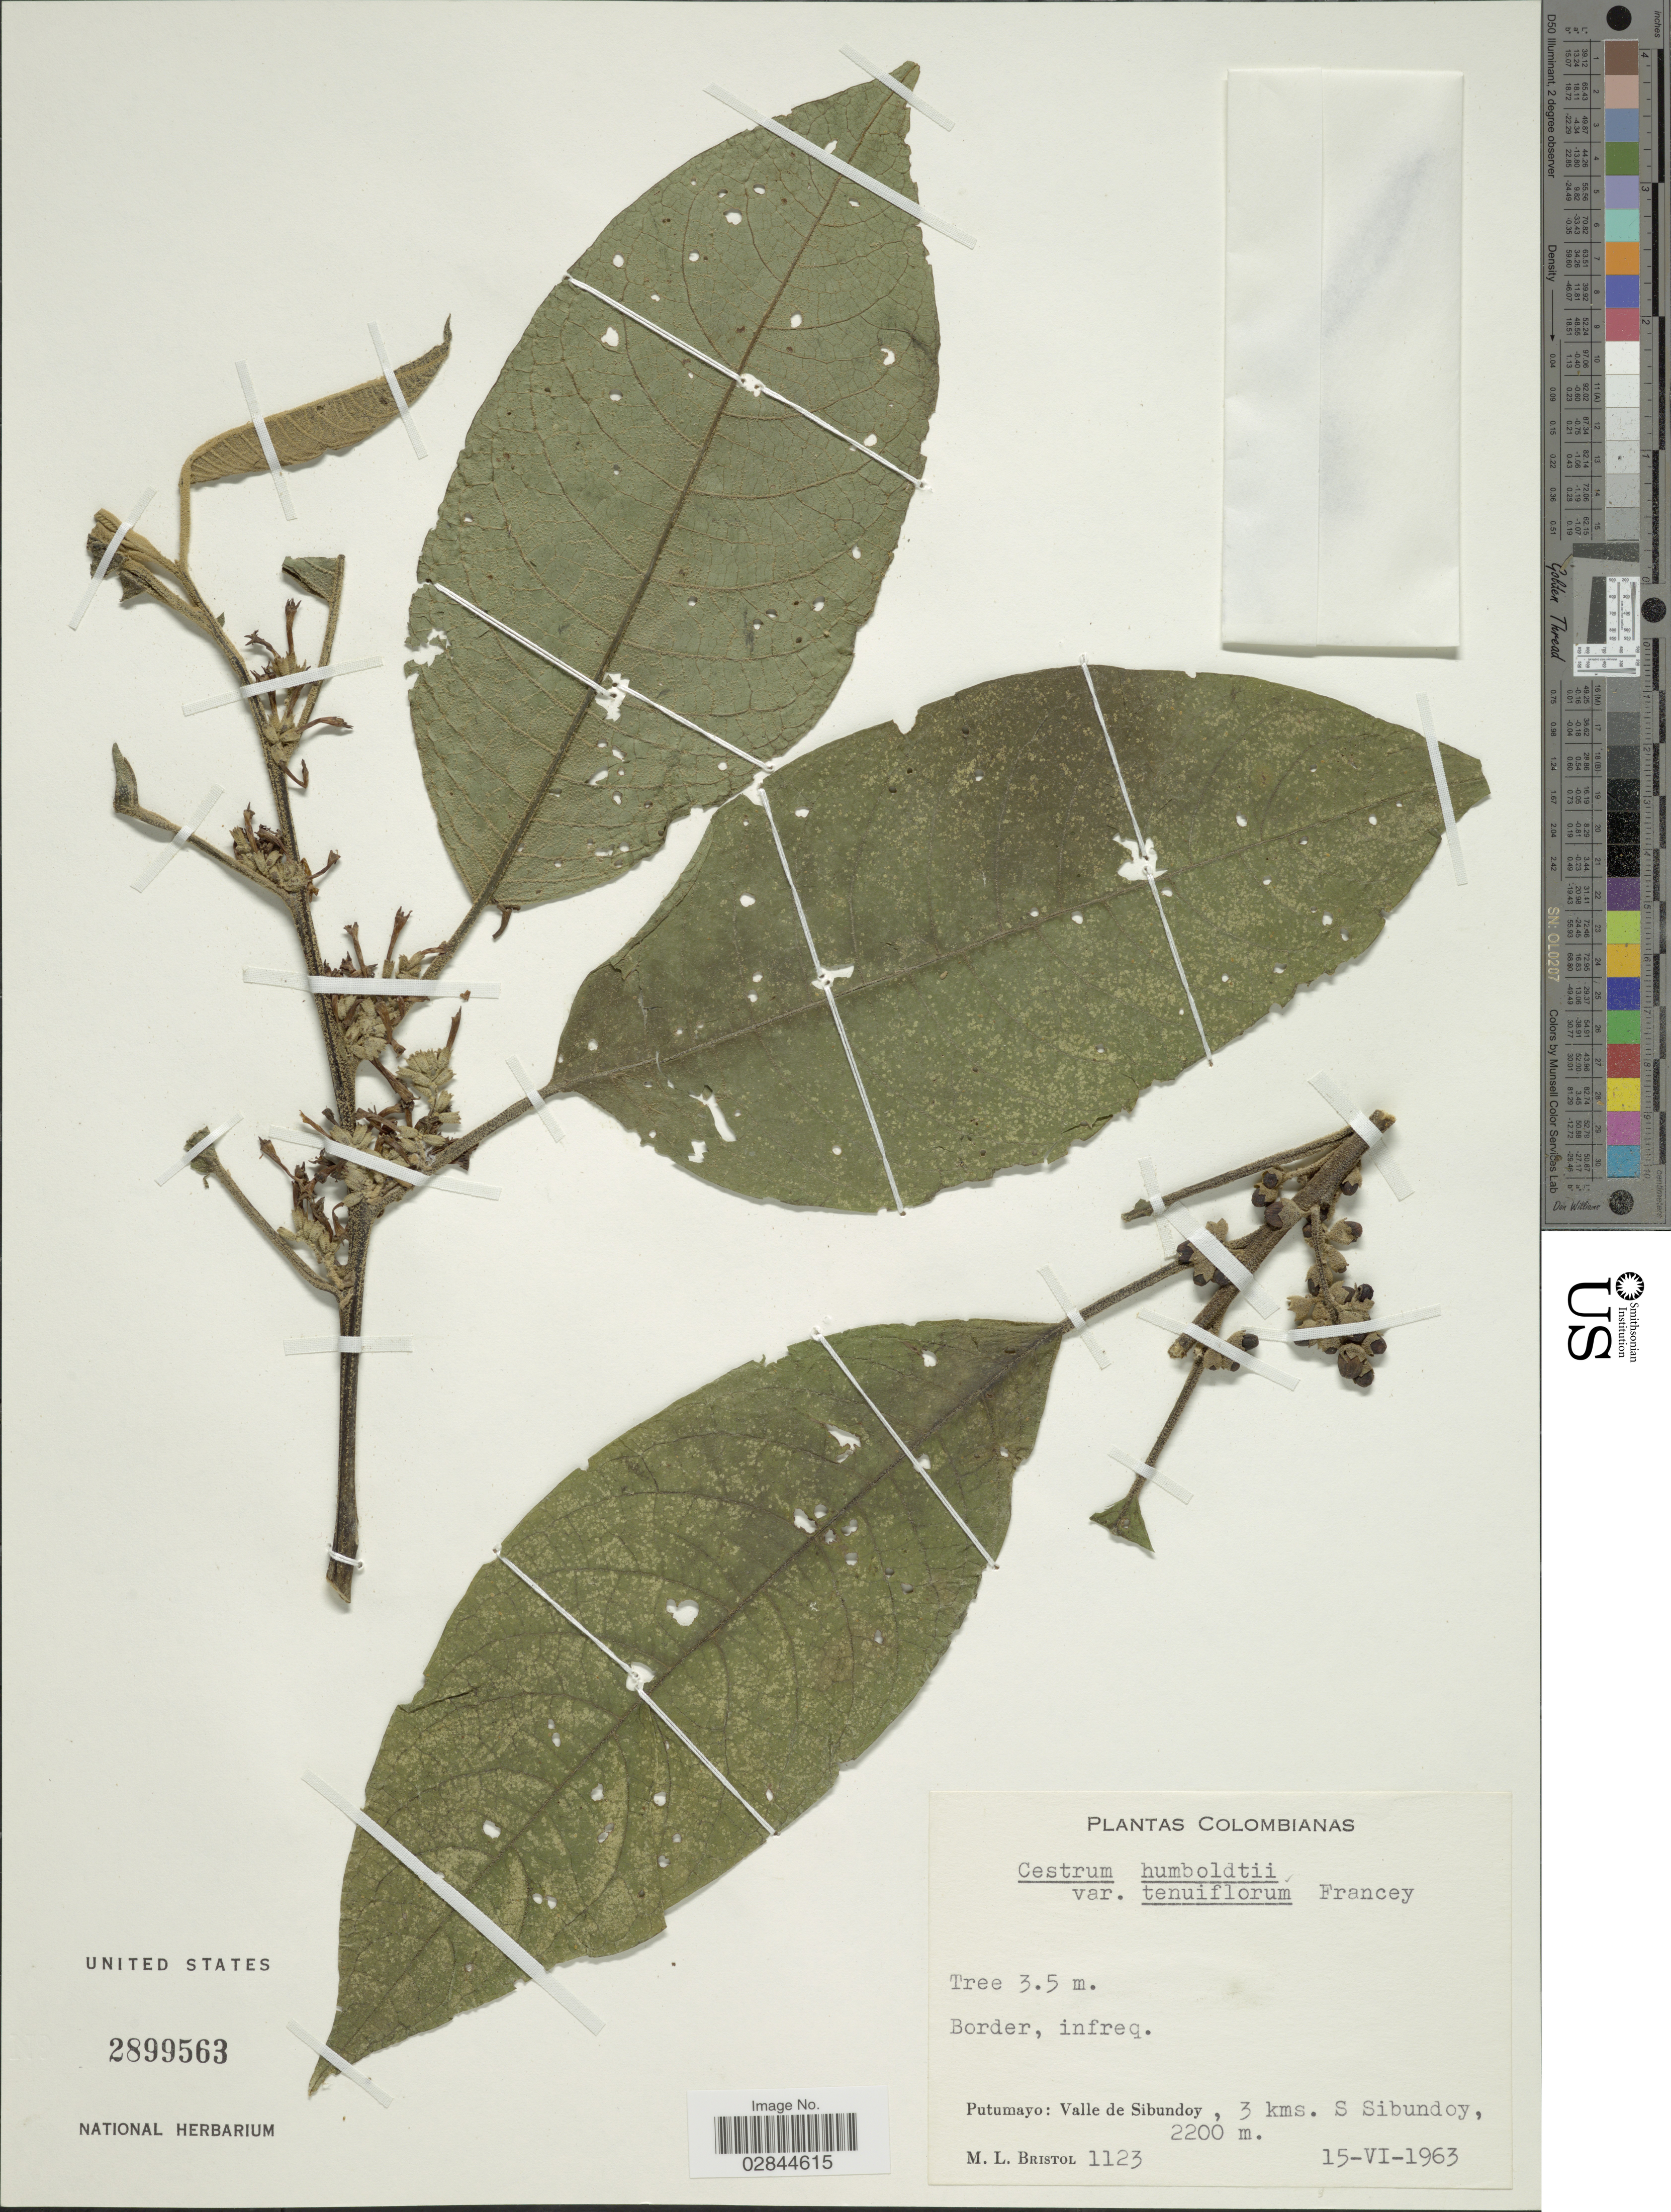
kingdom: Plantae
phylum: Tracheophyta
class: Magnoliopsida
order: Solanales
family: Solanaceae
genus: Cestrum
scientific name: Cestrum humboldtii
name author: Francey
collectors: M. L. Bristol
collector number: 1123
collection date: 1963-06-15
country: Colombia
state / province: Putumayo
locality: Valle de Sibundoy, 3 km. S Sibundoy.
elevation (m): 2200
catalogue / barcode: US 2899563